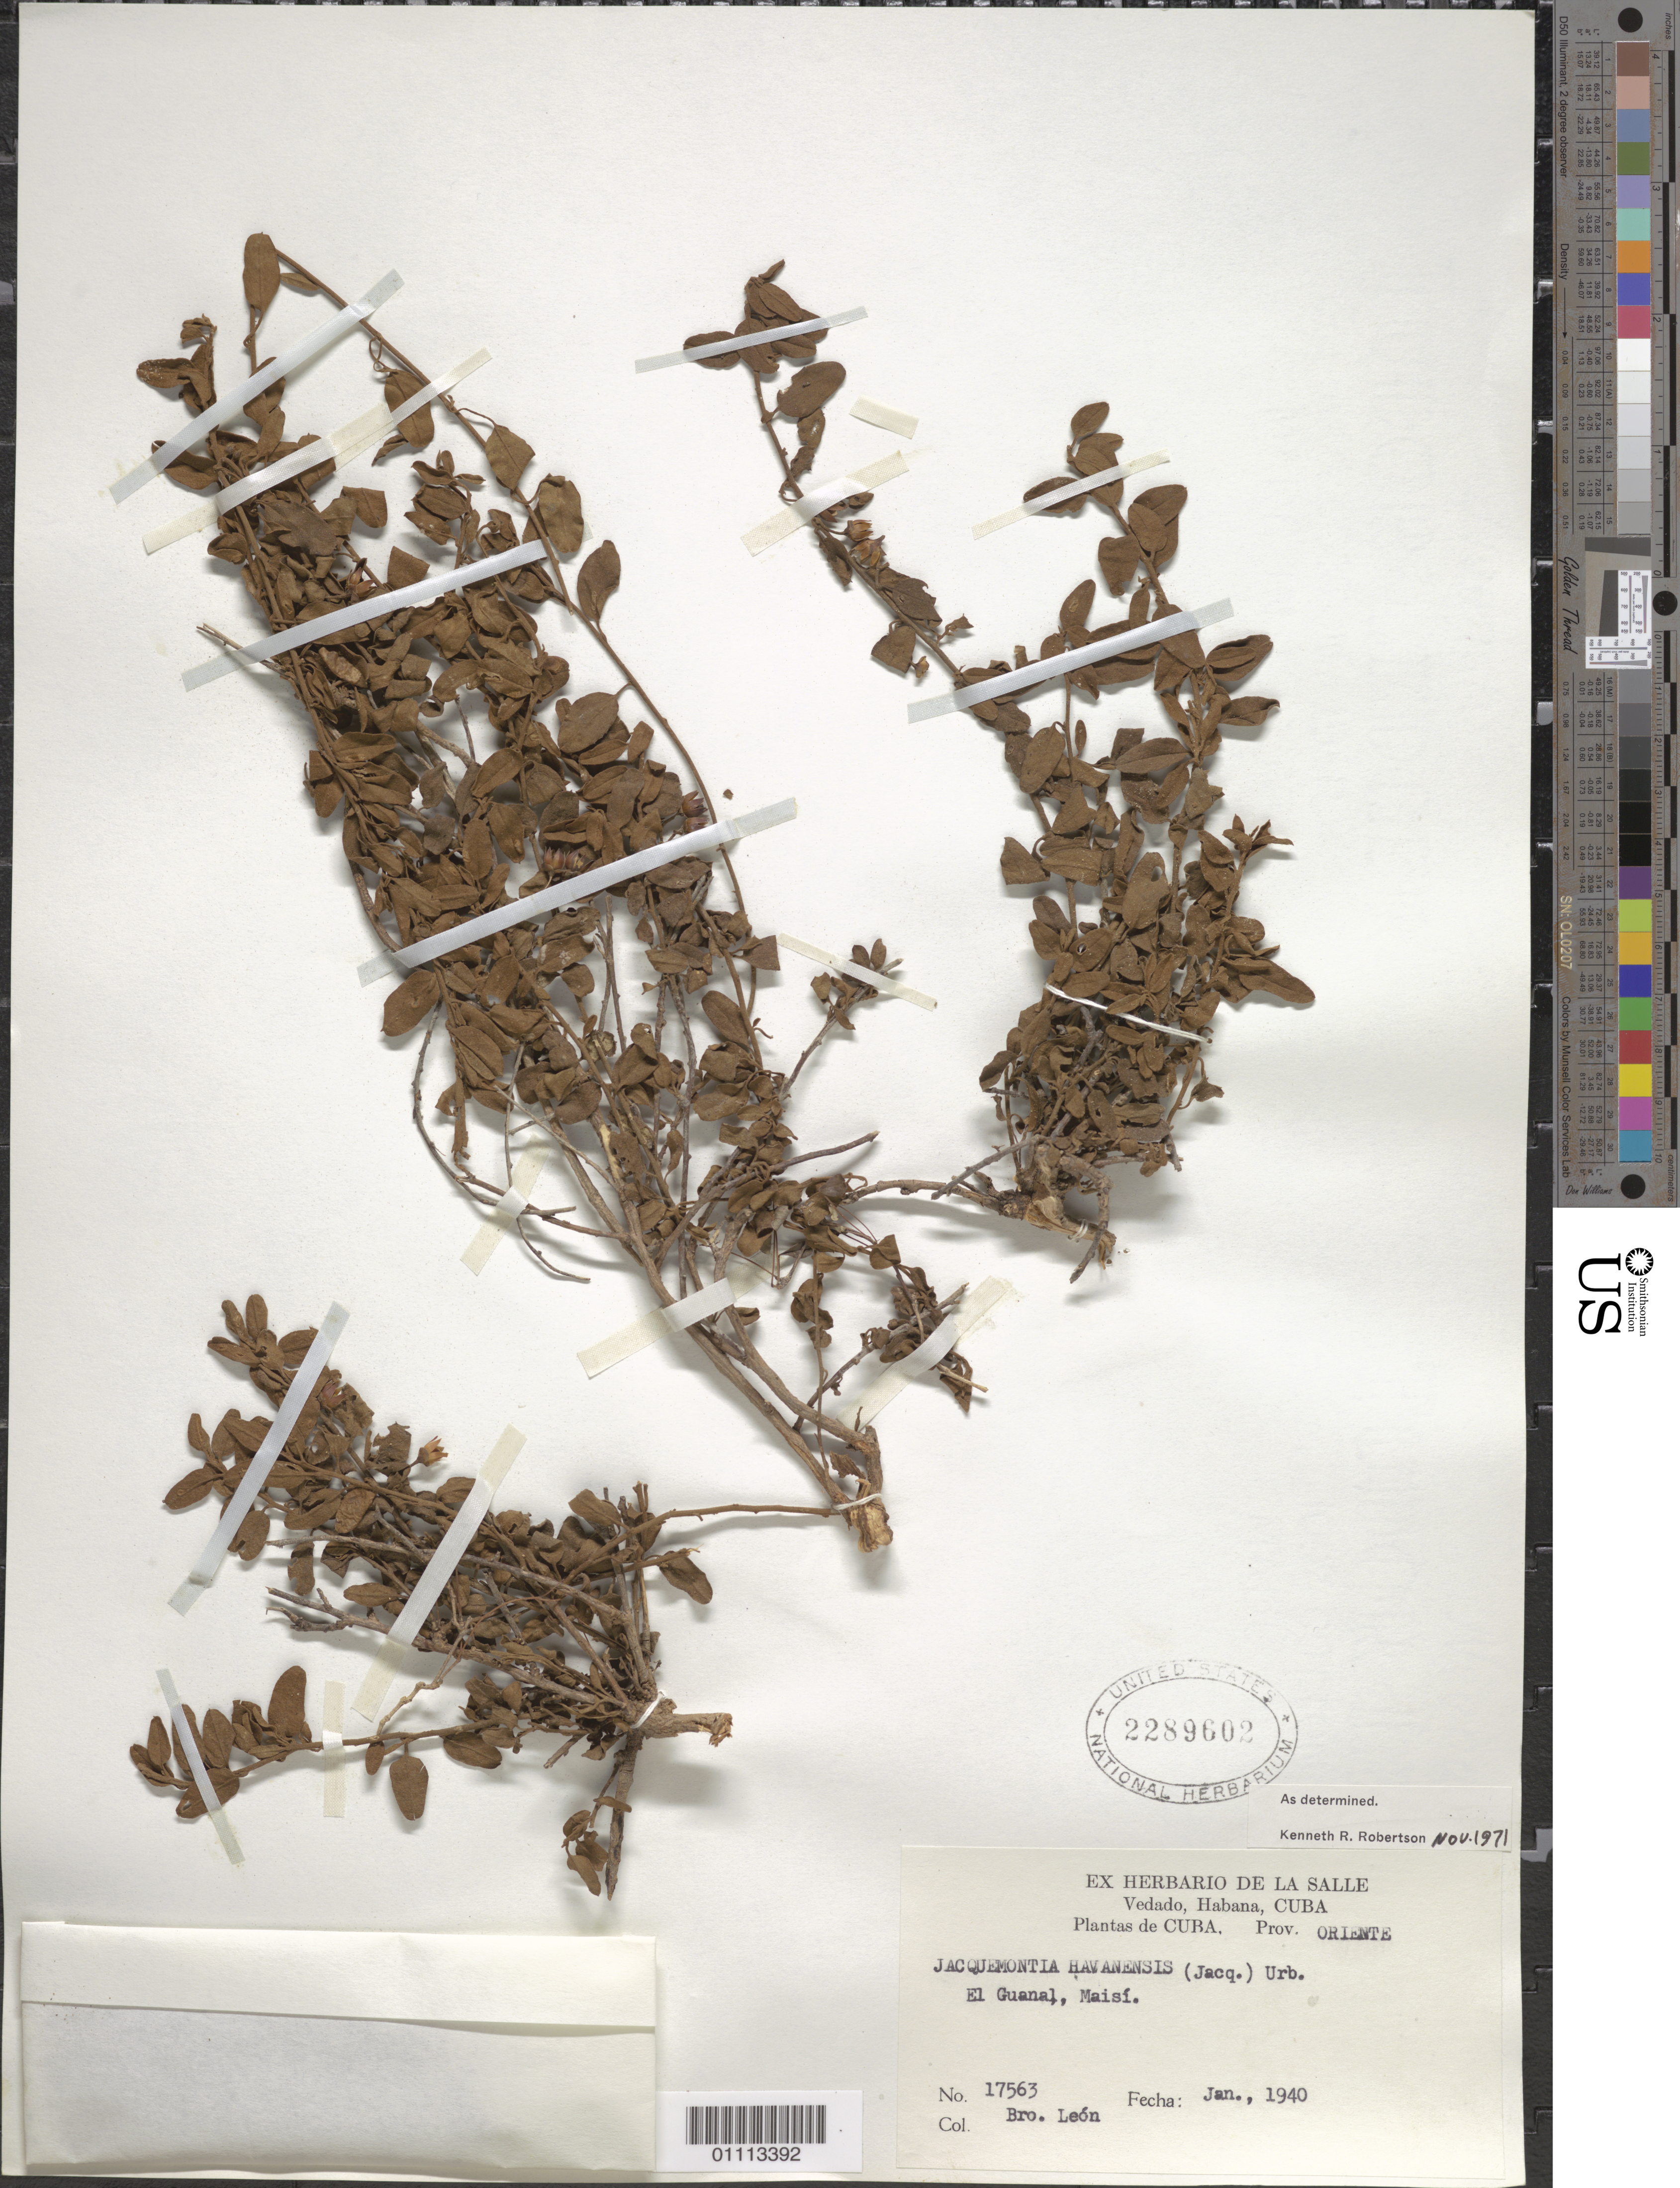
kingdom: Plantae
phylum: Tracheophyta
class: Magnoliopsida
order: Solanales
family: Convolvulaceae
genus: Jacquemontia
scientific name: Jacquemontia havanensis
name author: (Jacq.) Urb.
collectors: Bro. León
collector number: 17563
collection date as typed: Jan 1940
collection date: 1940-01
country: Cuba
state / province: Guantánamo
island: Cuba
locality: El Guanal, Maisi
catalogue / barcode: US 2289602